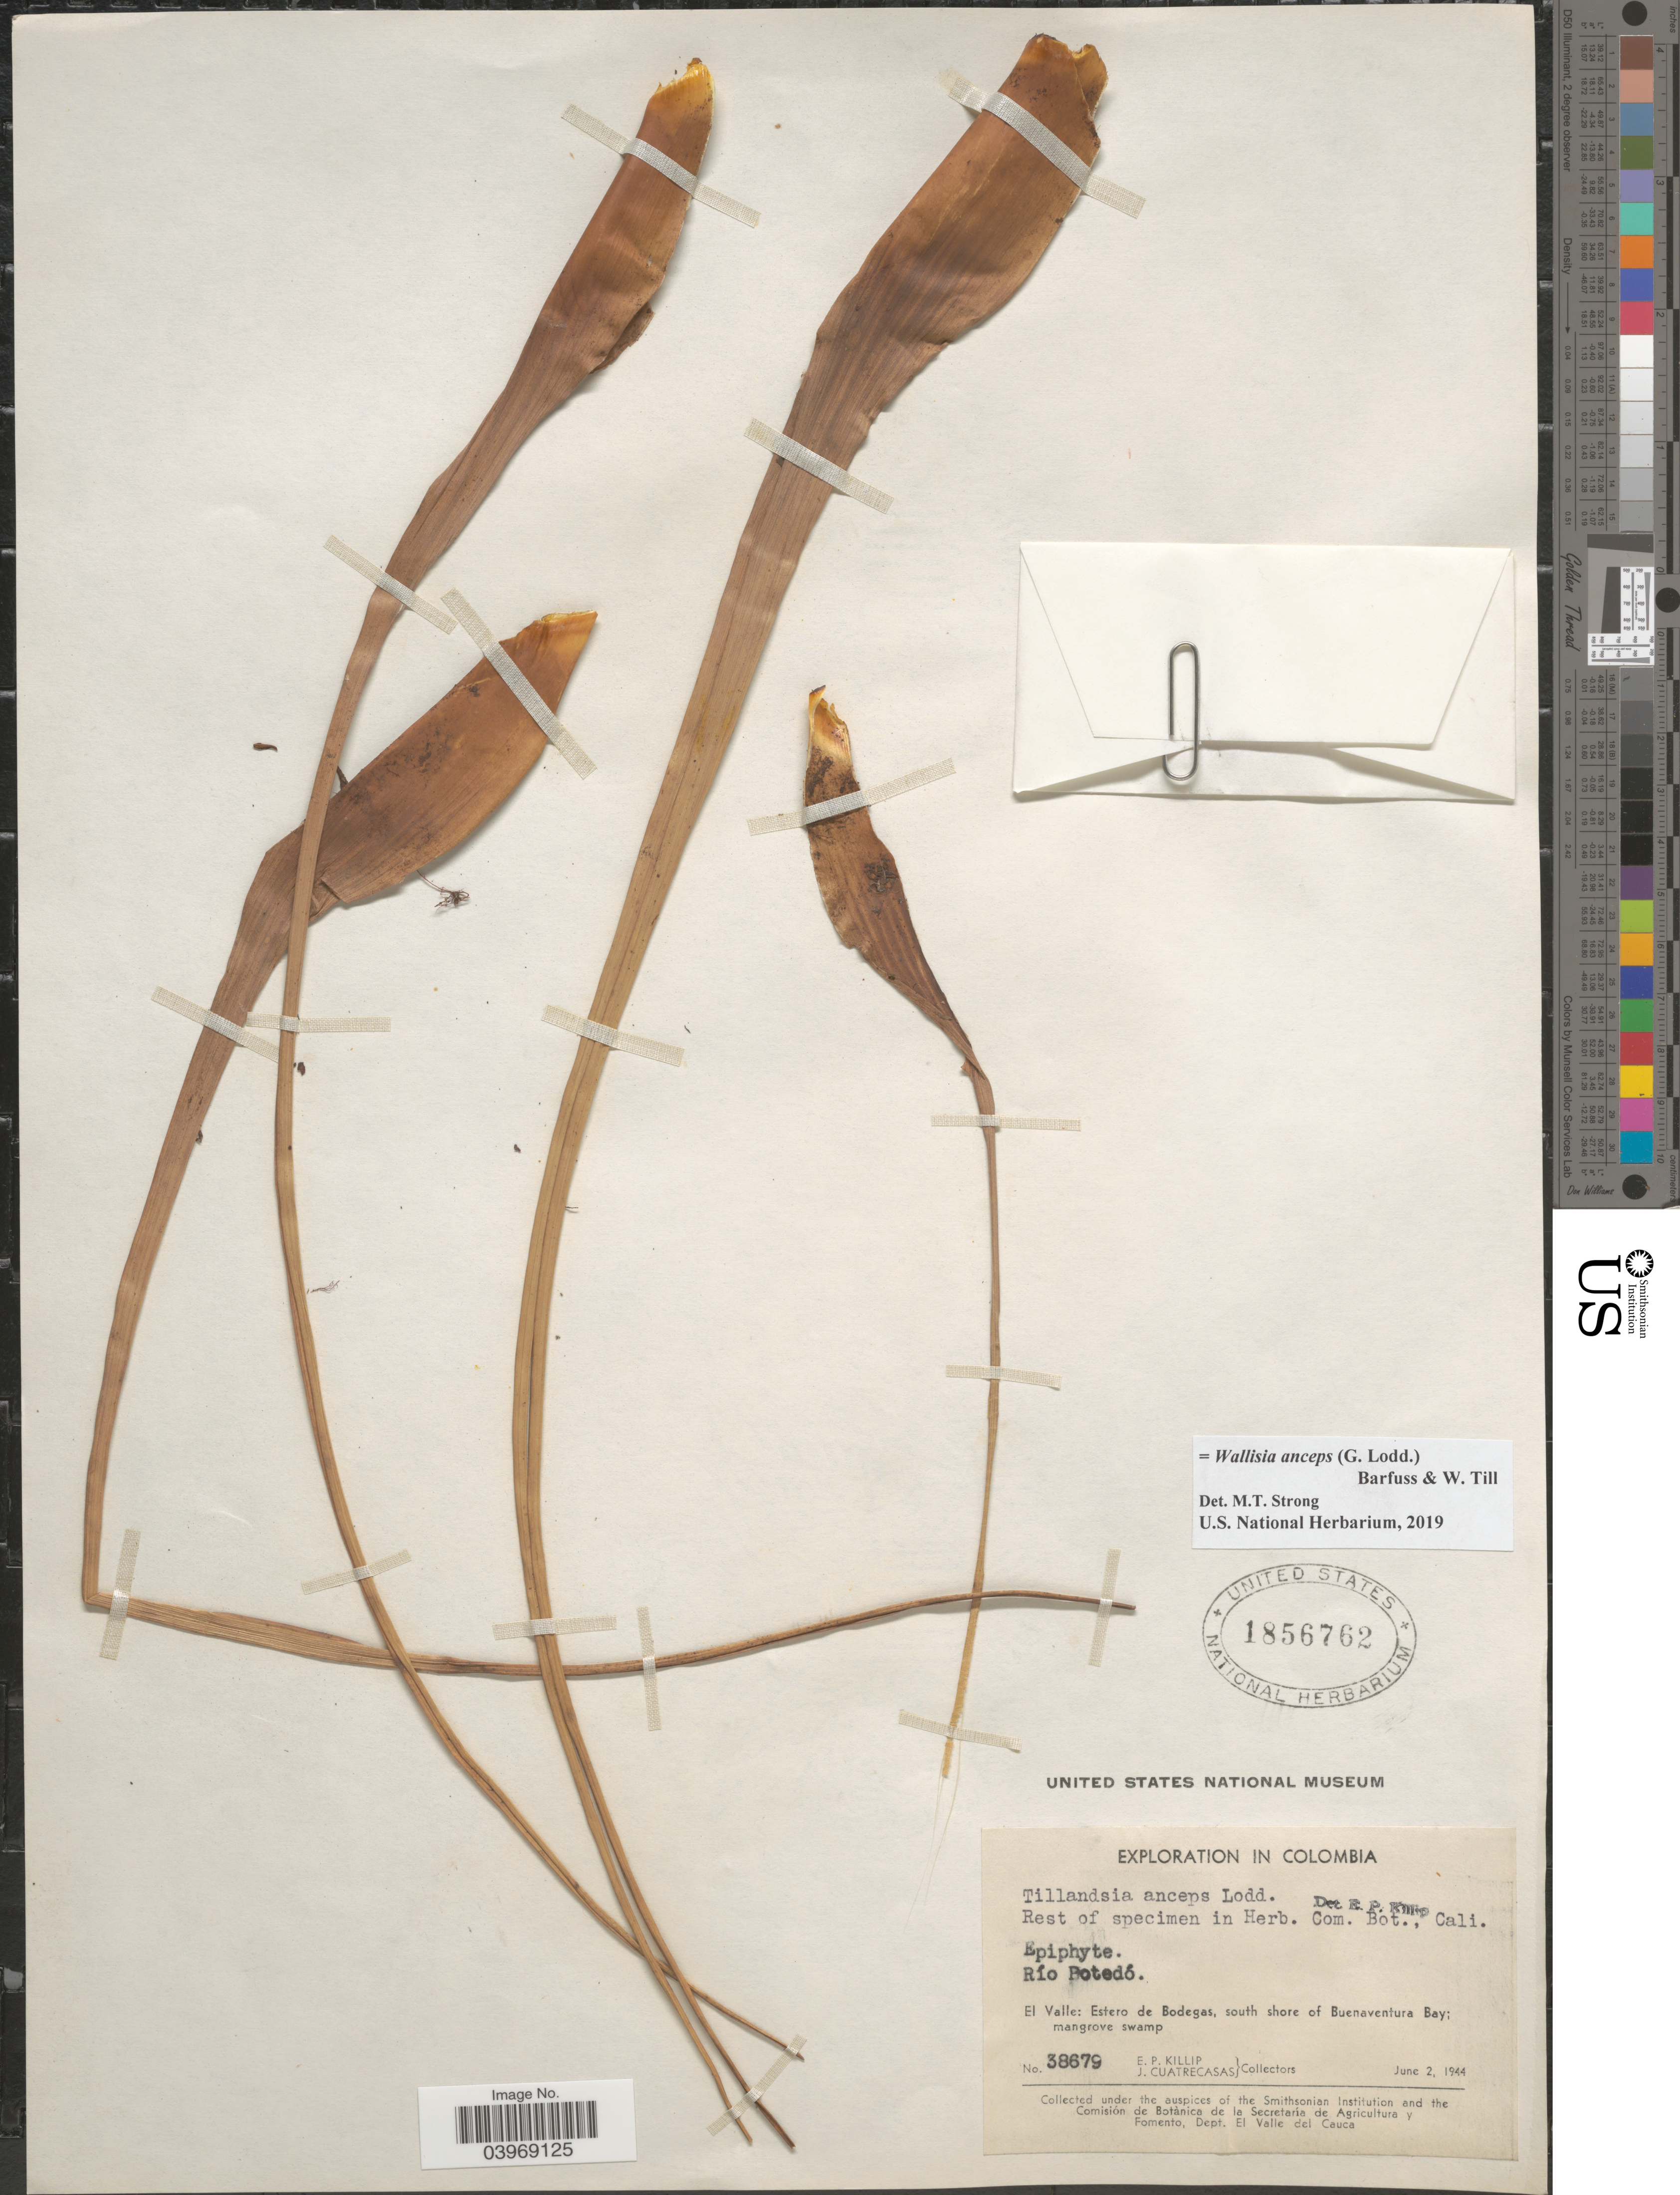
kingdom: Plantae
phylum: Tracheophyta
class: Liliopsida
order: Poales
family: Bromeliaceae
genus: Wallisia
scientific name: Wallisia anceps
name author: (G. Lodd.) Barfuss & W. Till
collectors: E. P. Killip & J. Cuatrecasas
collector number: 38679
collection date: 1944-06-02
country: Colombia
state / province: Valle del Cauca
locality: Río Potedó. El Valle: Estrero de Bodegas, south shore of Buenaventura Bay.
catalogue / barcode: US 1856762